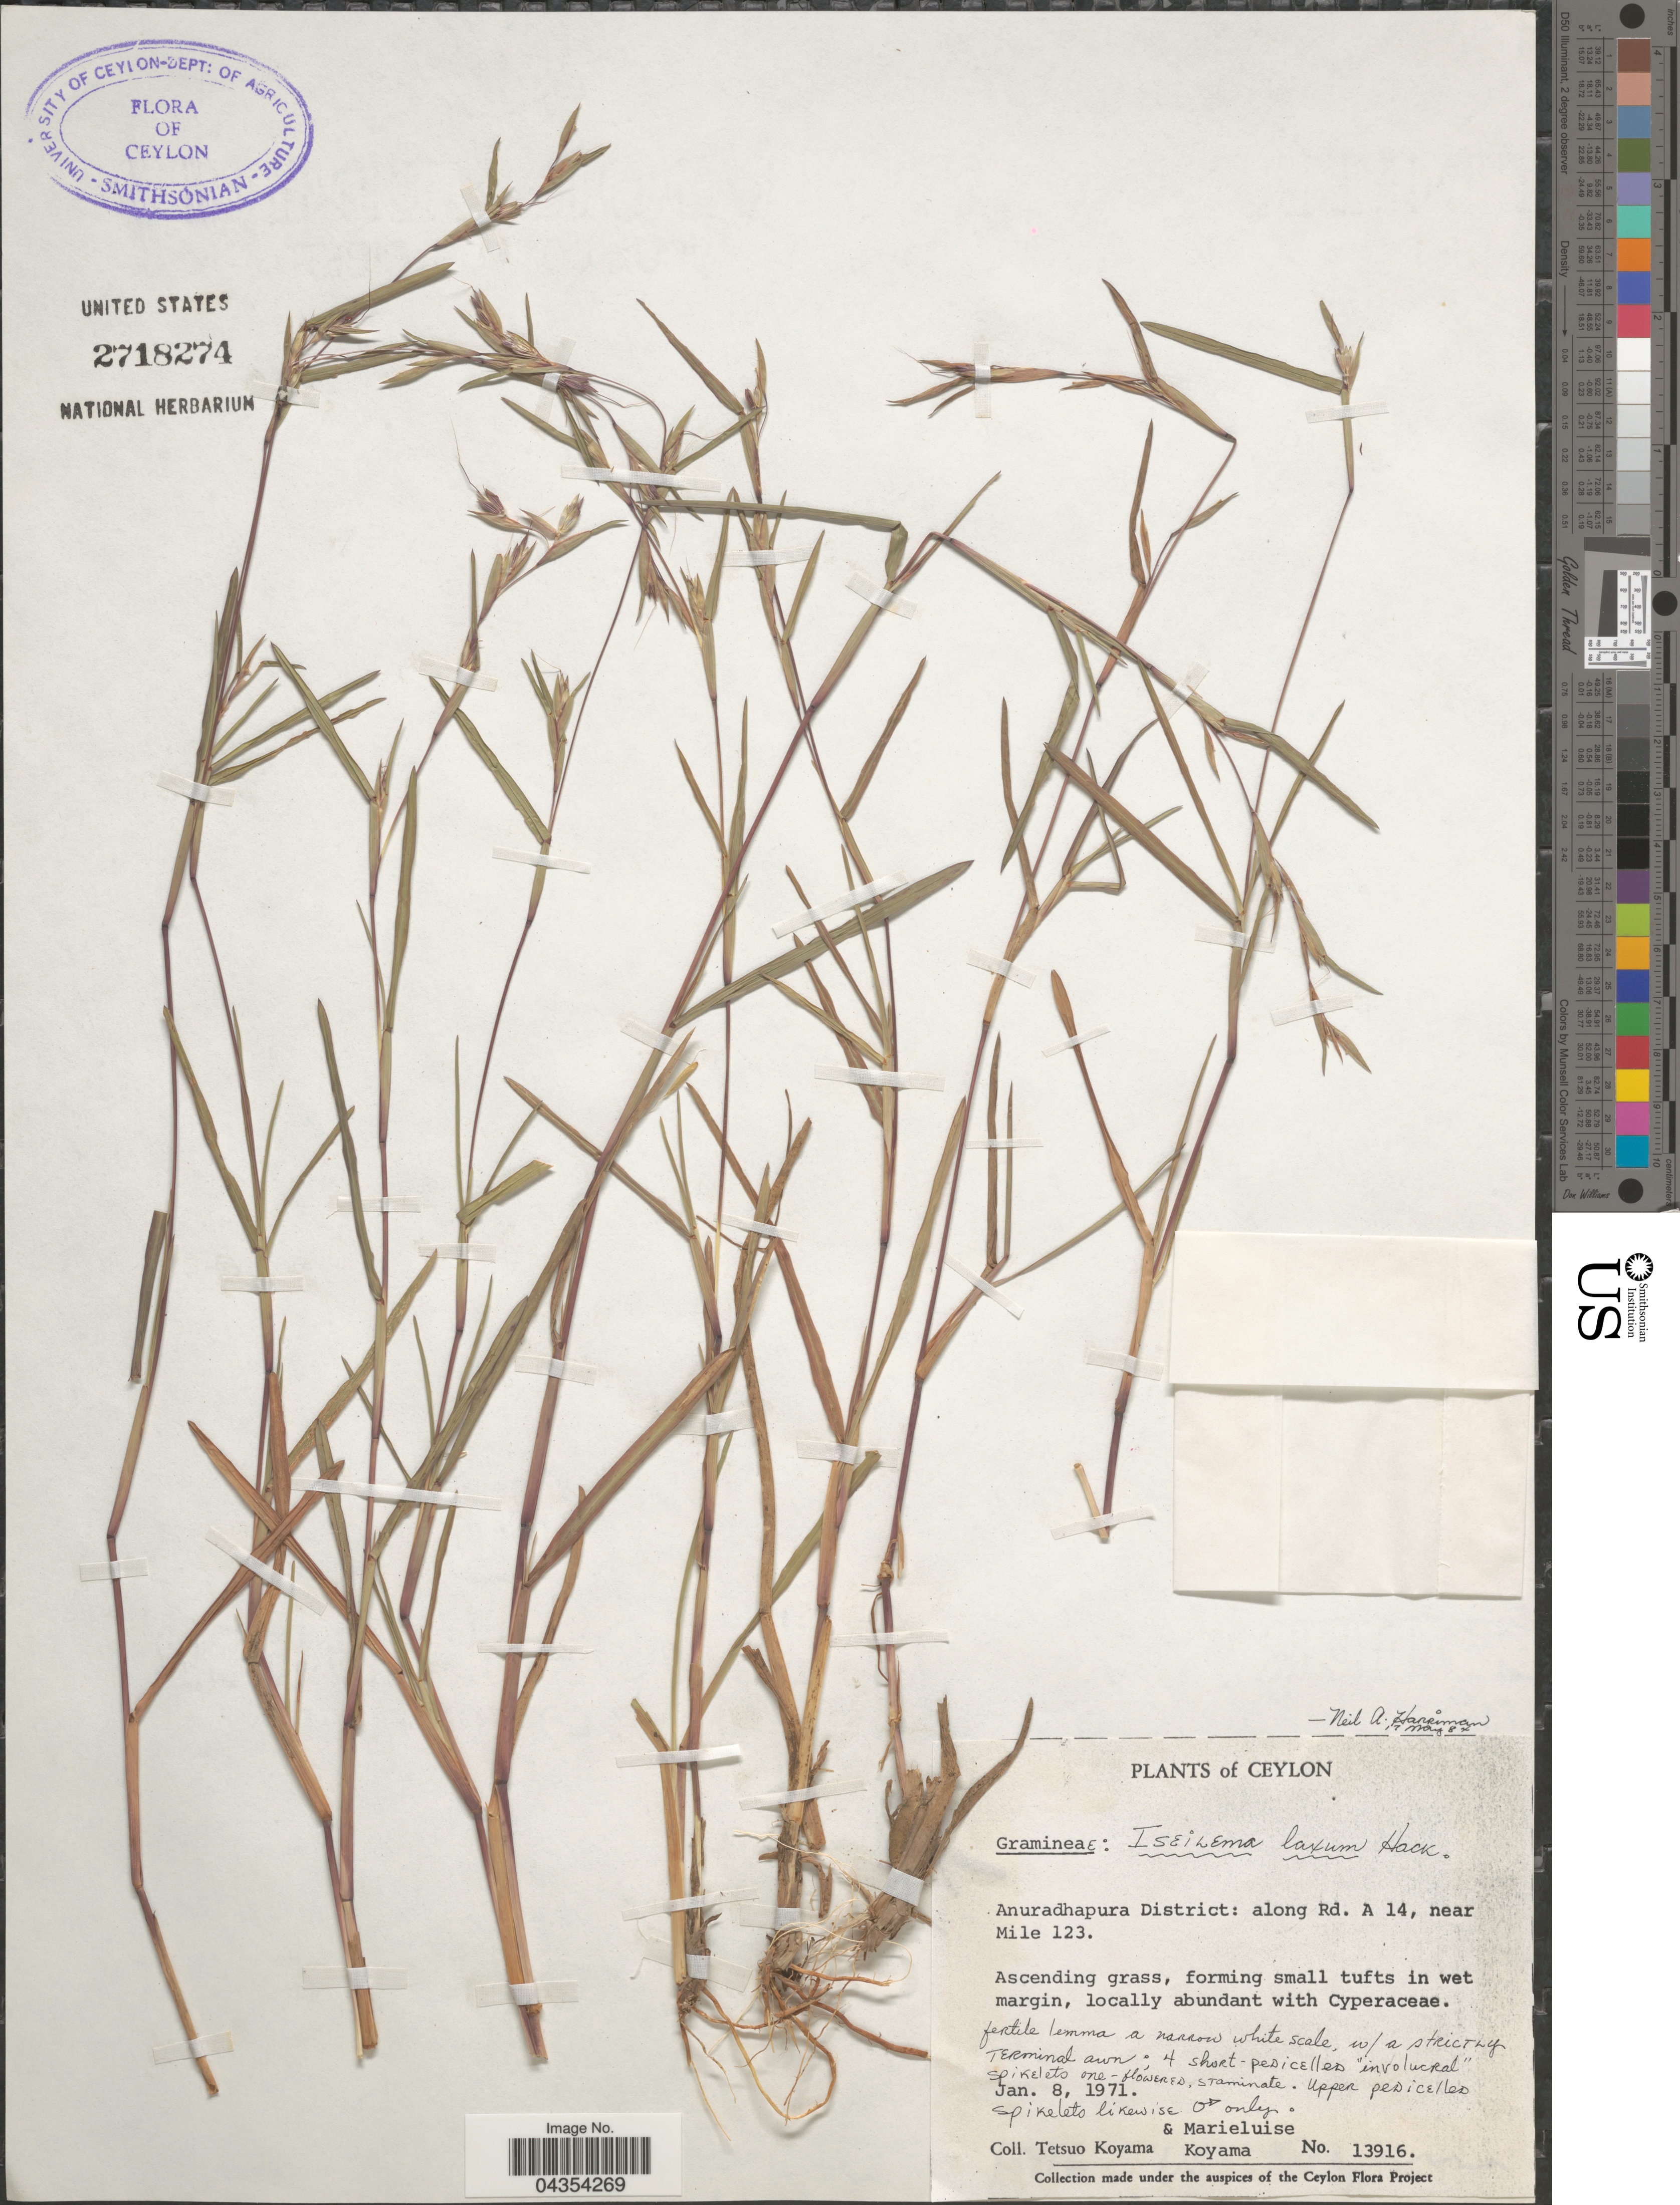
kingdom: Plantae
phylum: Tracheophyta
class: Liliopsida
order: Poales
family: Poaceae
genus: Iseilema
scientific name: Iseilema jainiana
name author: P. Umam. & P. Daniel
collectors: T. Koyama & M. Koyama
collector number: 13916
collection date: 1971-01-08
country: Sri Lanka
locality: Ceylon. Anuradhapura District: along Rd. A 14, near Mile 123.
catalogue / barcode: US 2718274